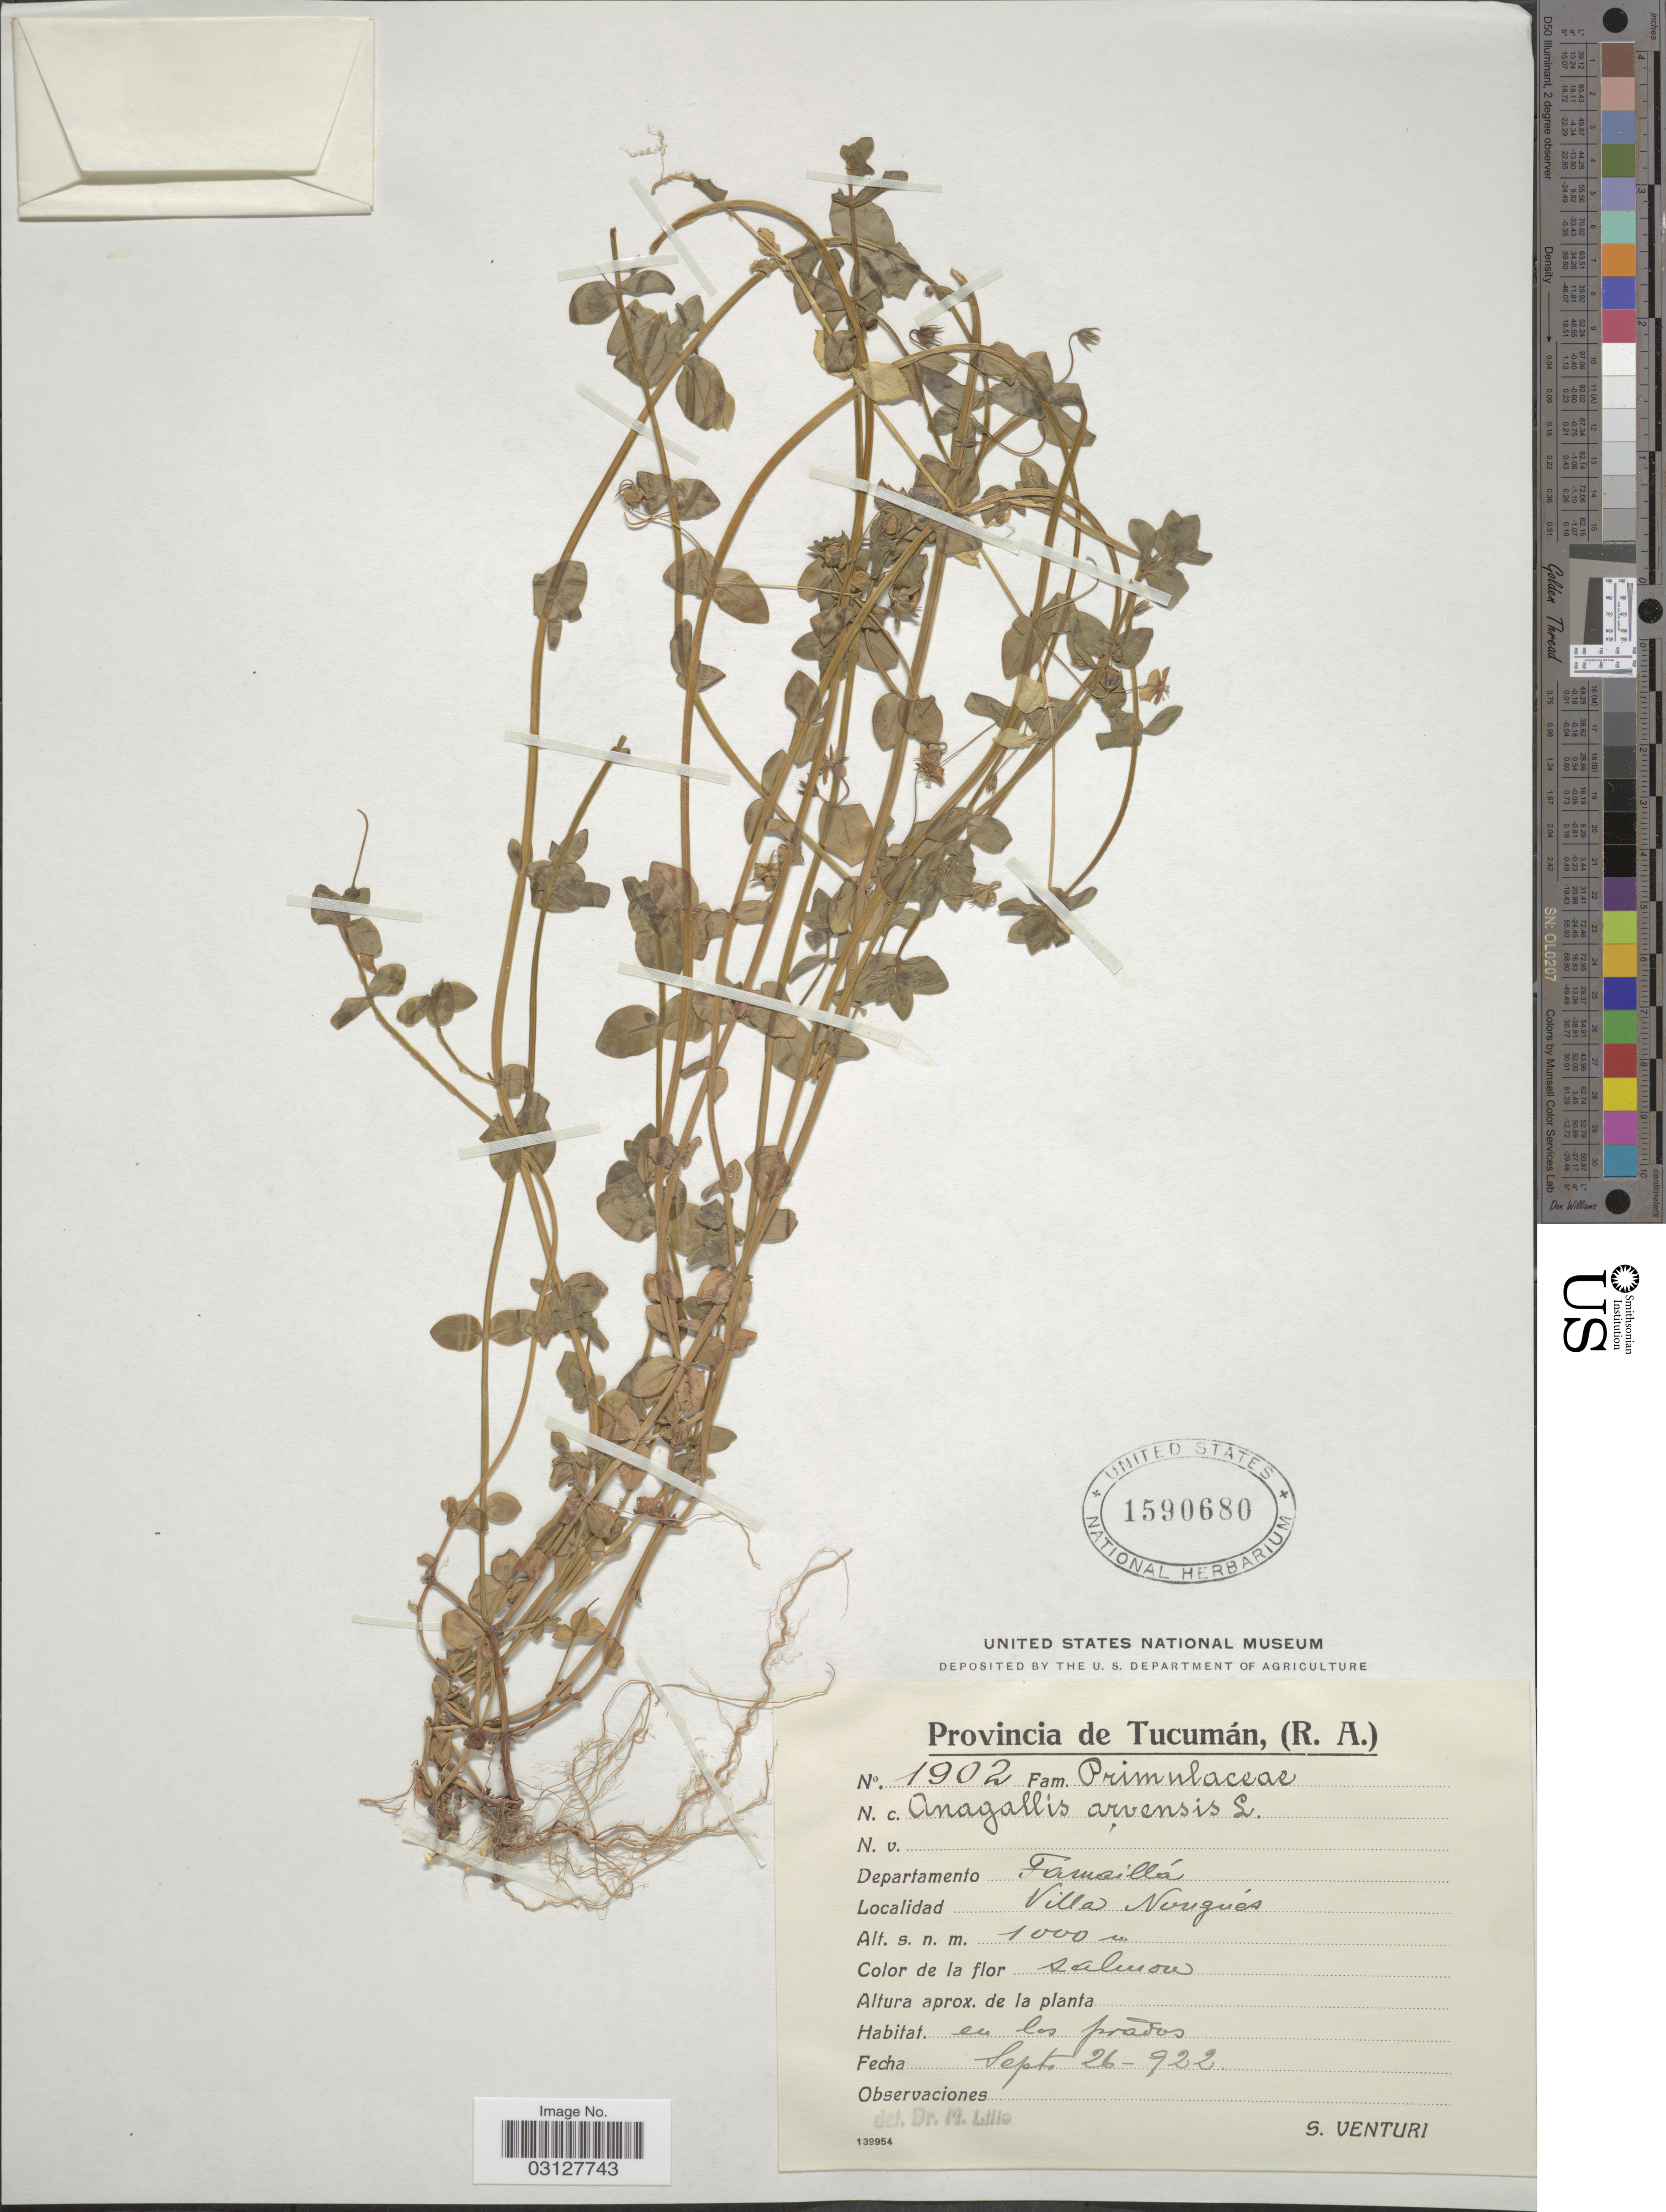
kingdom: Plantae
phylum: Tracheophyta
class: Magnoliopsida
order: Ericales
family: Primulaceae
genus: Anagallis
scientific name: Anagallis arvensis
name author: L.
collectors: S. Venturi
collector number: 1902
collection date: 1922-09-26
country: Argentina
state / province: Tucuman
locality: Provincia de Tucumán, (R.A.), Departamento Famaillá, Villa Nougués.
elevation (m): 1000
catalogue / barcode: US 1590680